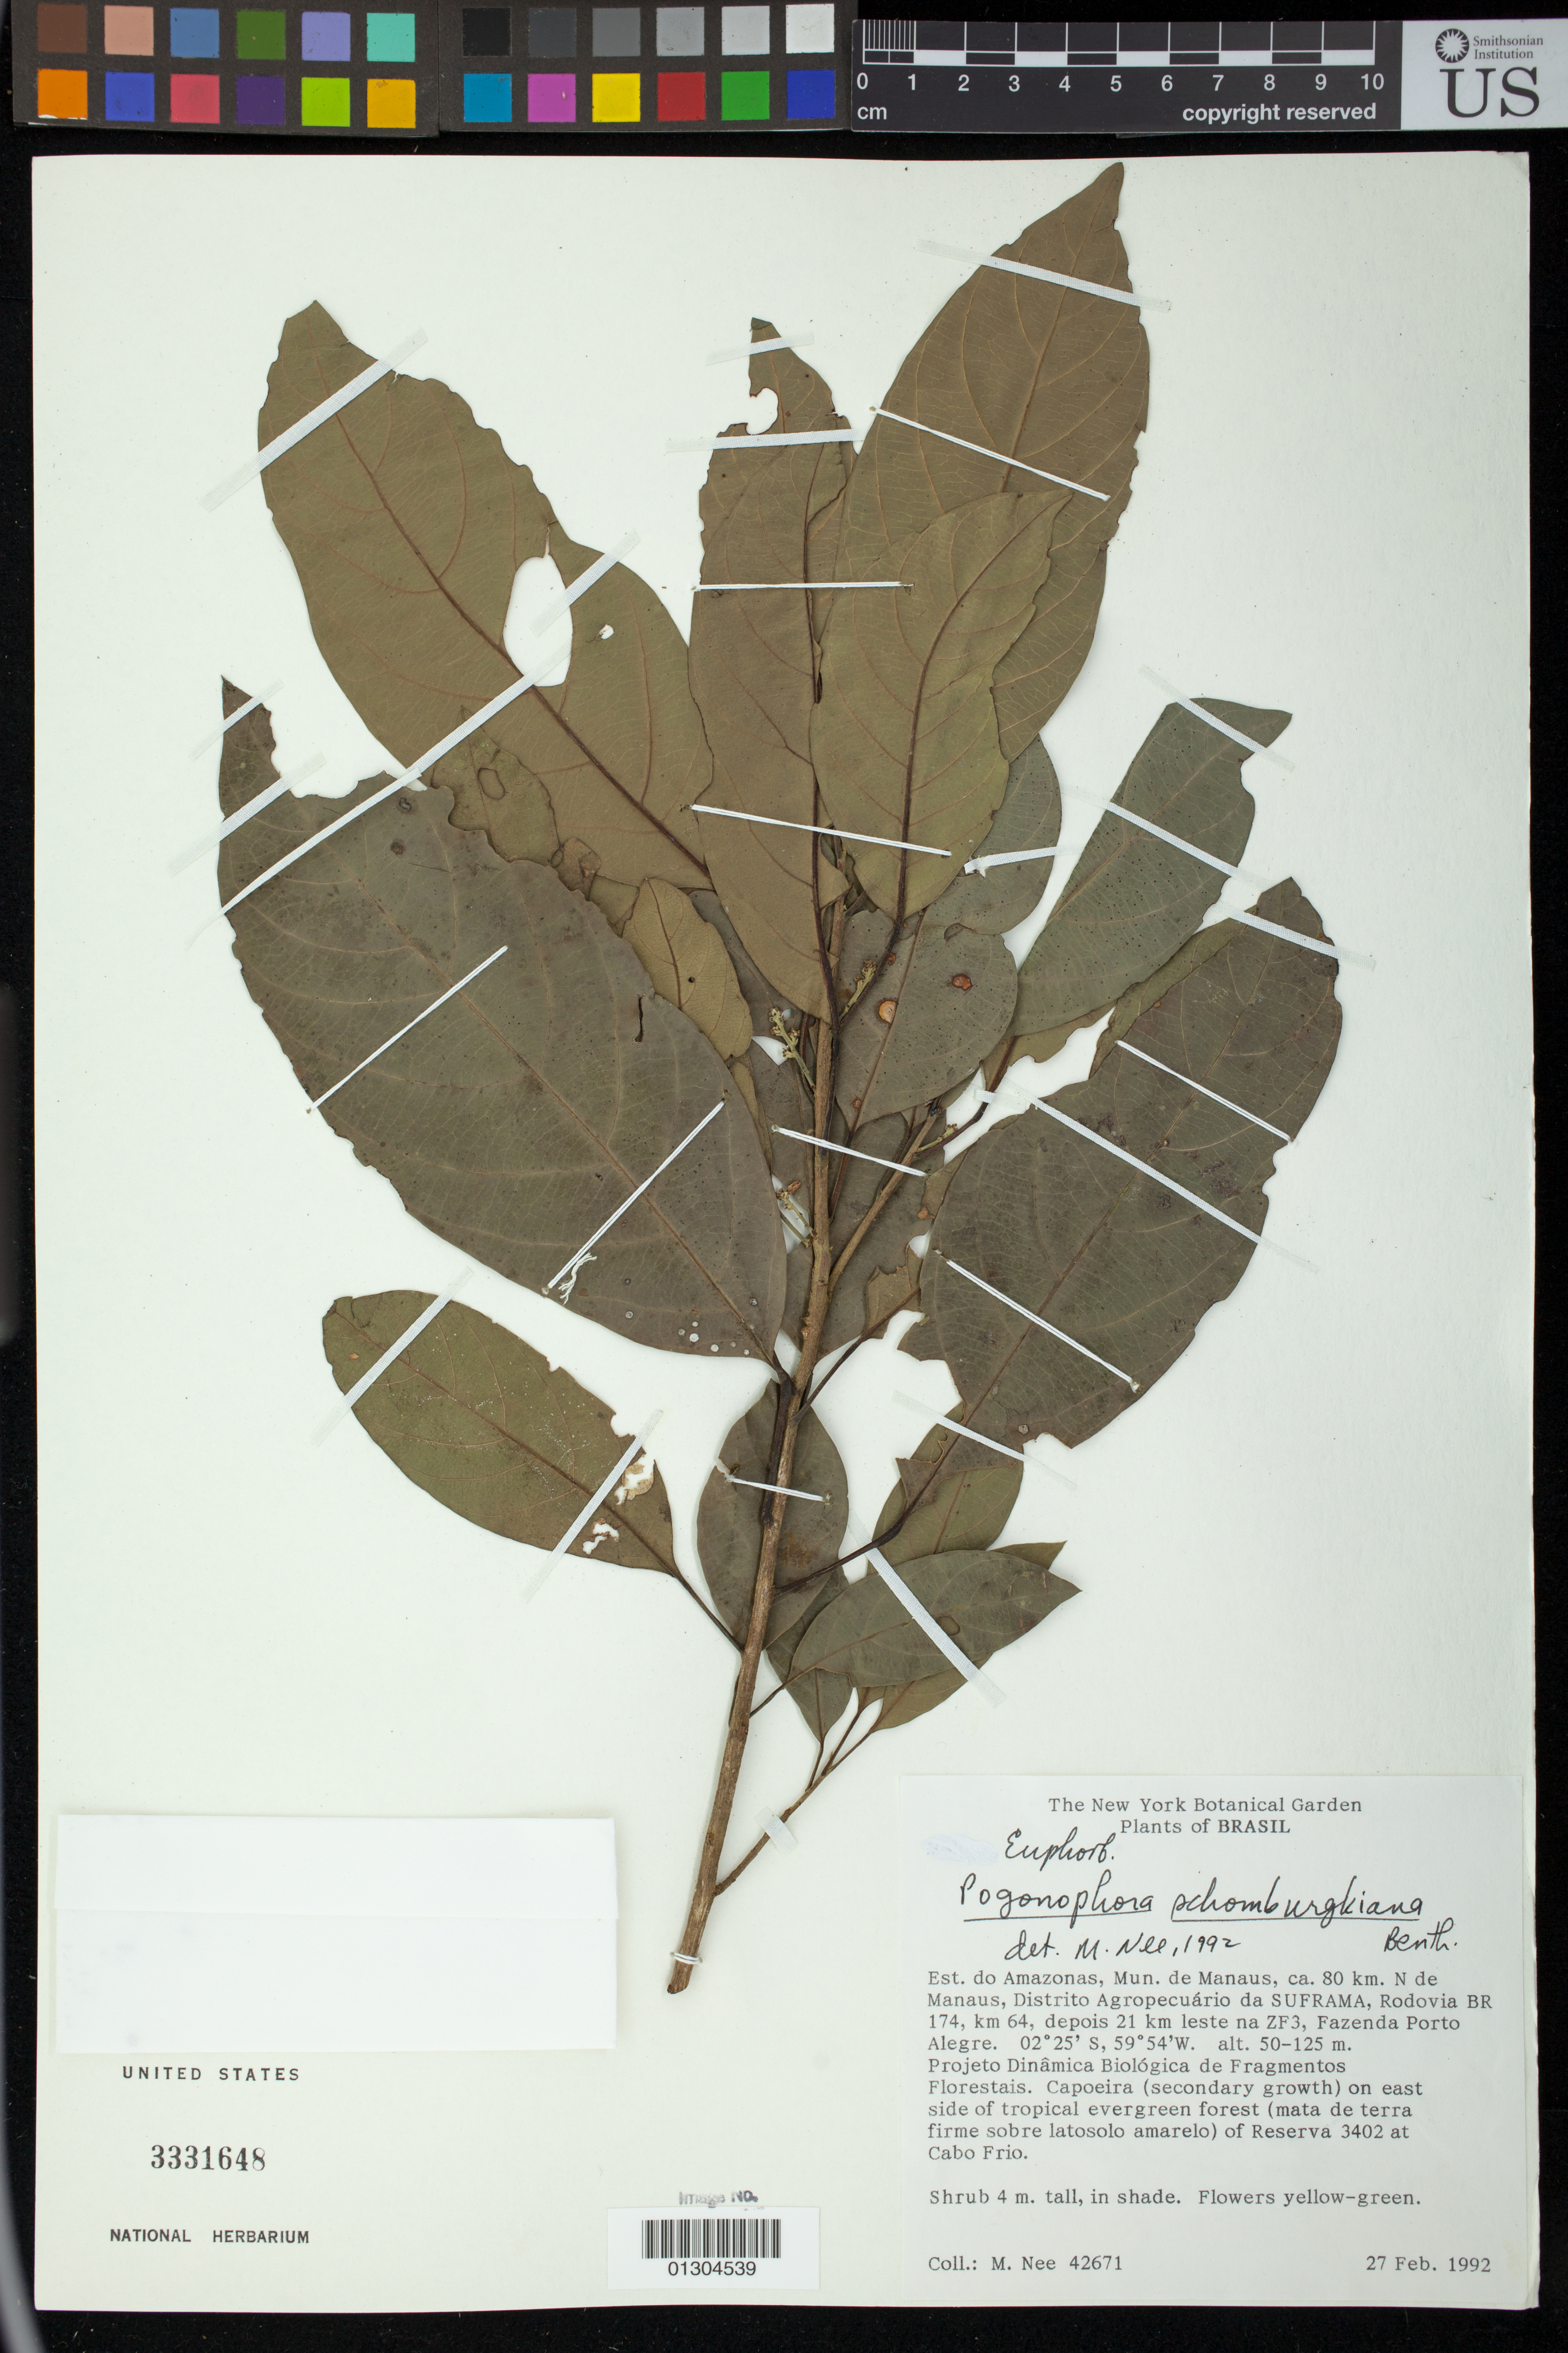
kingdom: Plantae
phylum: Tracheophyta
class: Magnoliopsida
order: Malpighiales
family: Peraceae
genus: Pogonophora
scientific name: Pogonophora schomburgkiana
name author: Miers ex Benth.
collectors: M. Nee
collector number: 42671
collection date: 1992-02-27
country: Brazil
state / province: Amazonas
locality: Mun. de Manaus, ca. 80 km. N de Manaus, Distrito Agropecuario da Suframa, Rdovia BR 174, km 64, depois 21 km leste na Zf3, Fazenda Porto Alegre.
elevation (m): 50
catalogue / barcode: US 3331648